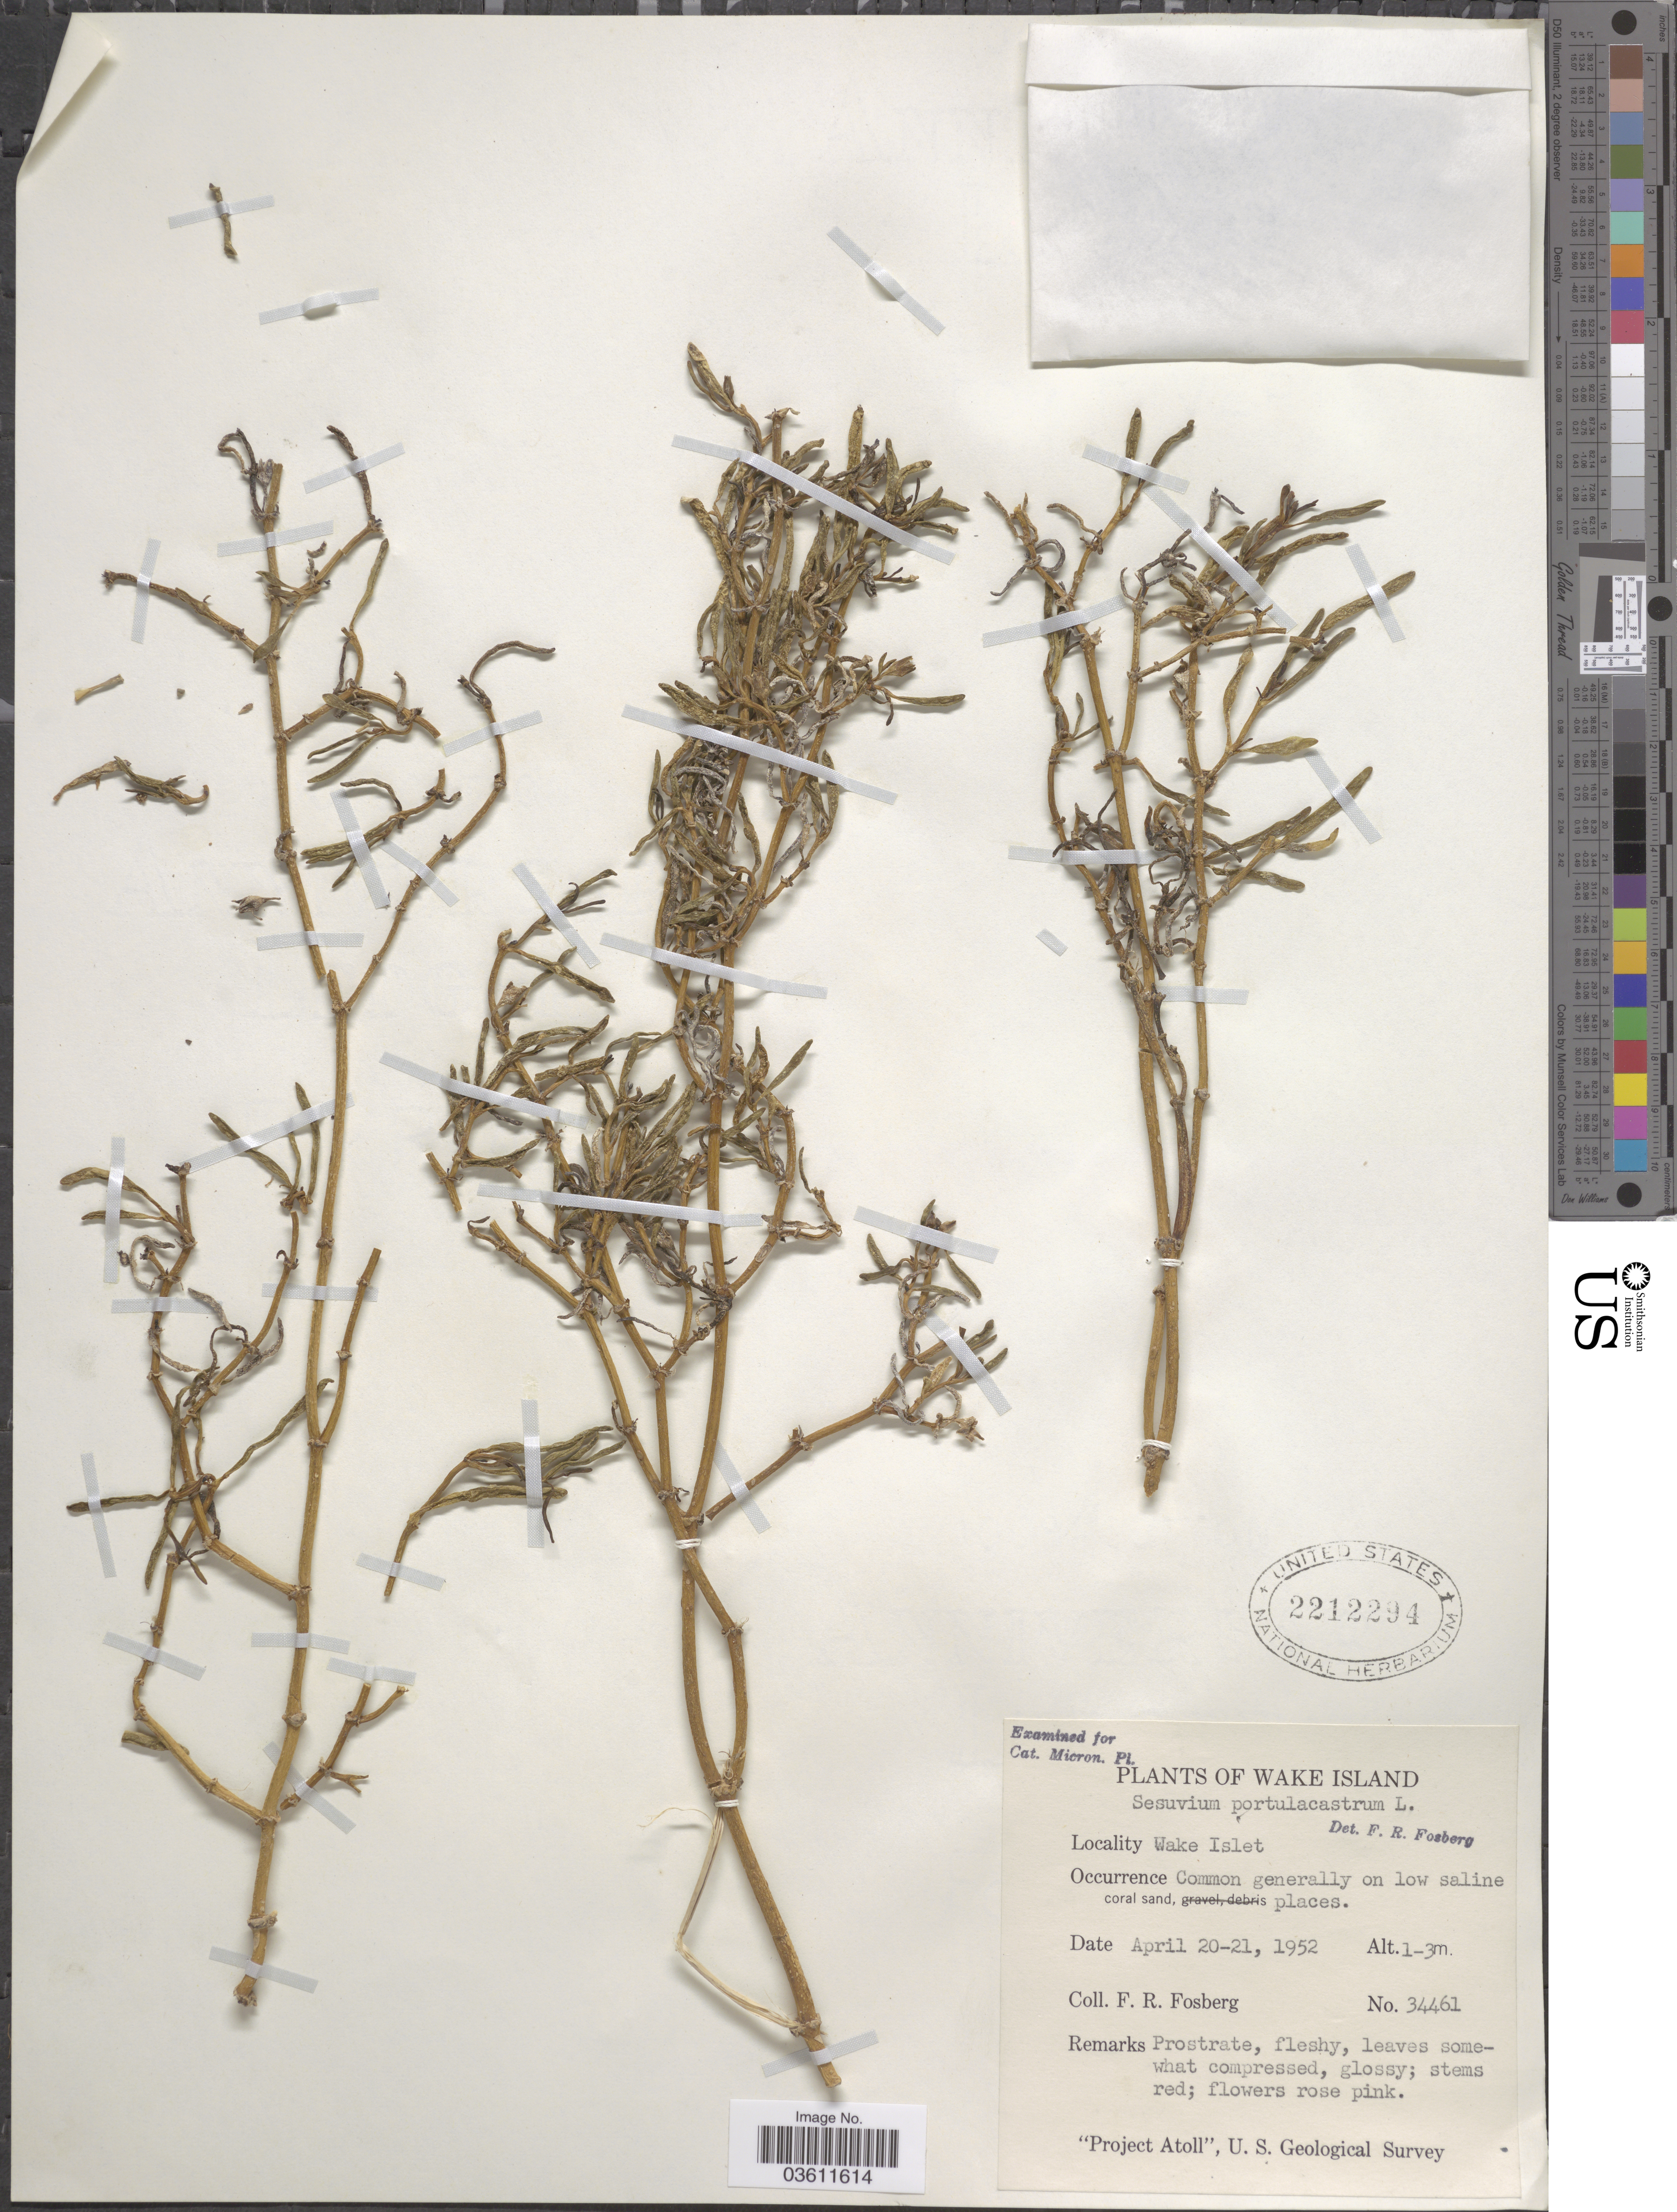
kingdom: Plantae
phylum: Tracheophyta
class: Magnoliopsida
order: Caryophyllales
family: Aizoaceae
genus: Sesuvium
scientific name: Sesuvium portulacastrum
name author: (L.) L.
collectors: F. R. Fosberg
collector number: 34461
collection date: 1952-04-20/1952-04-21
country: U.S. Administered Pacific Islands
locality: Wake Island. Wake Islet.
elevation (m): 1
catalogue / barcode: US 2212294